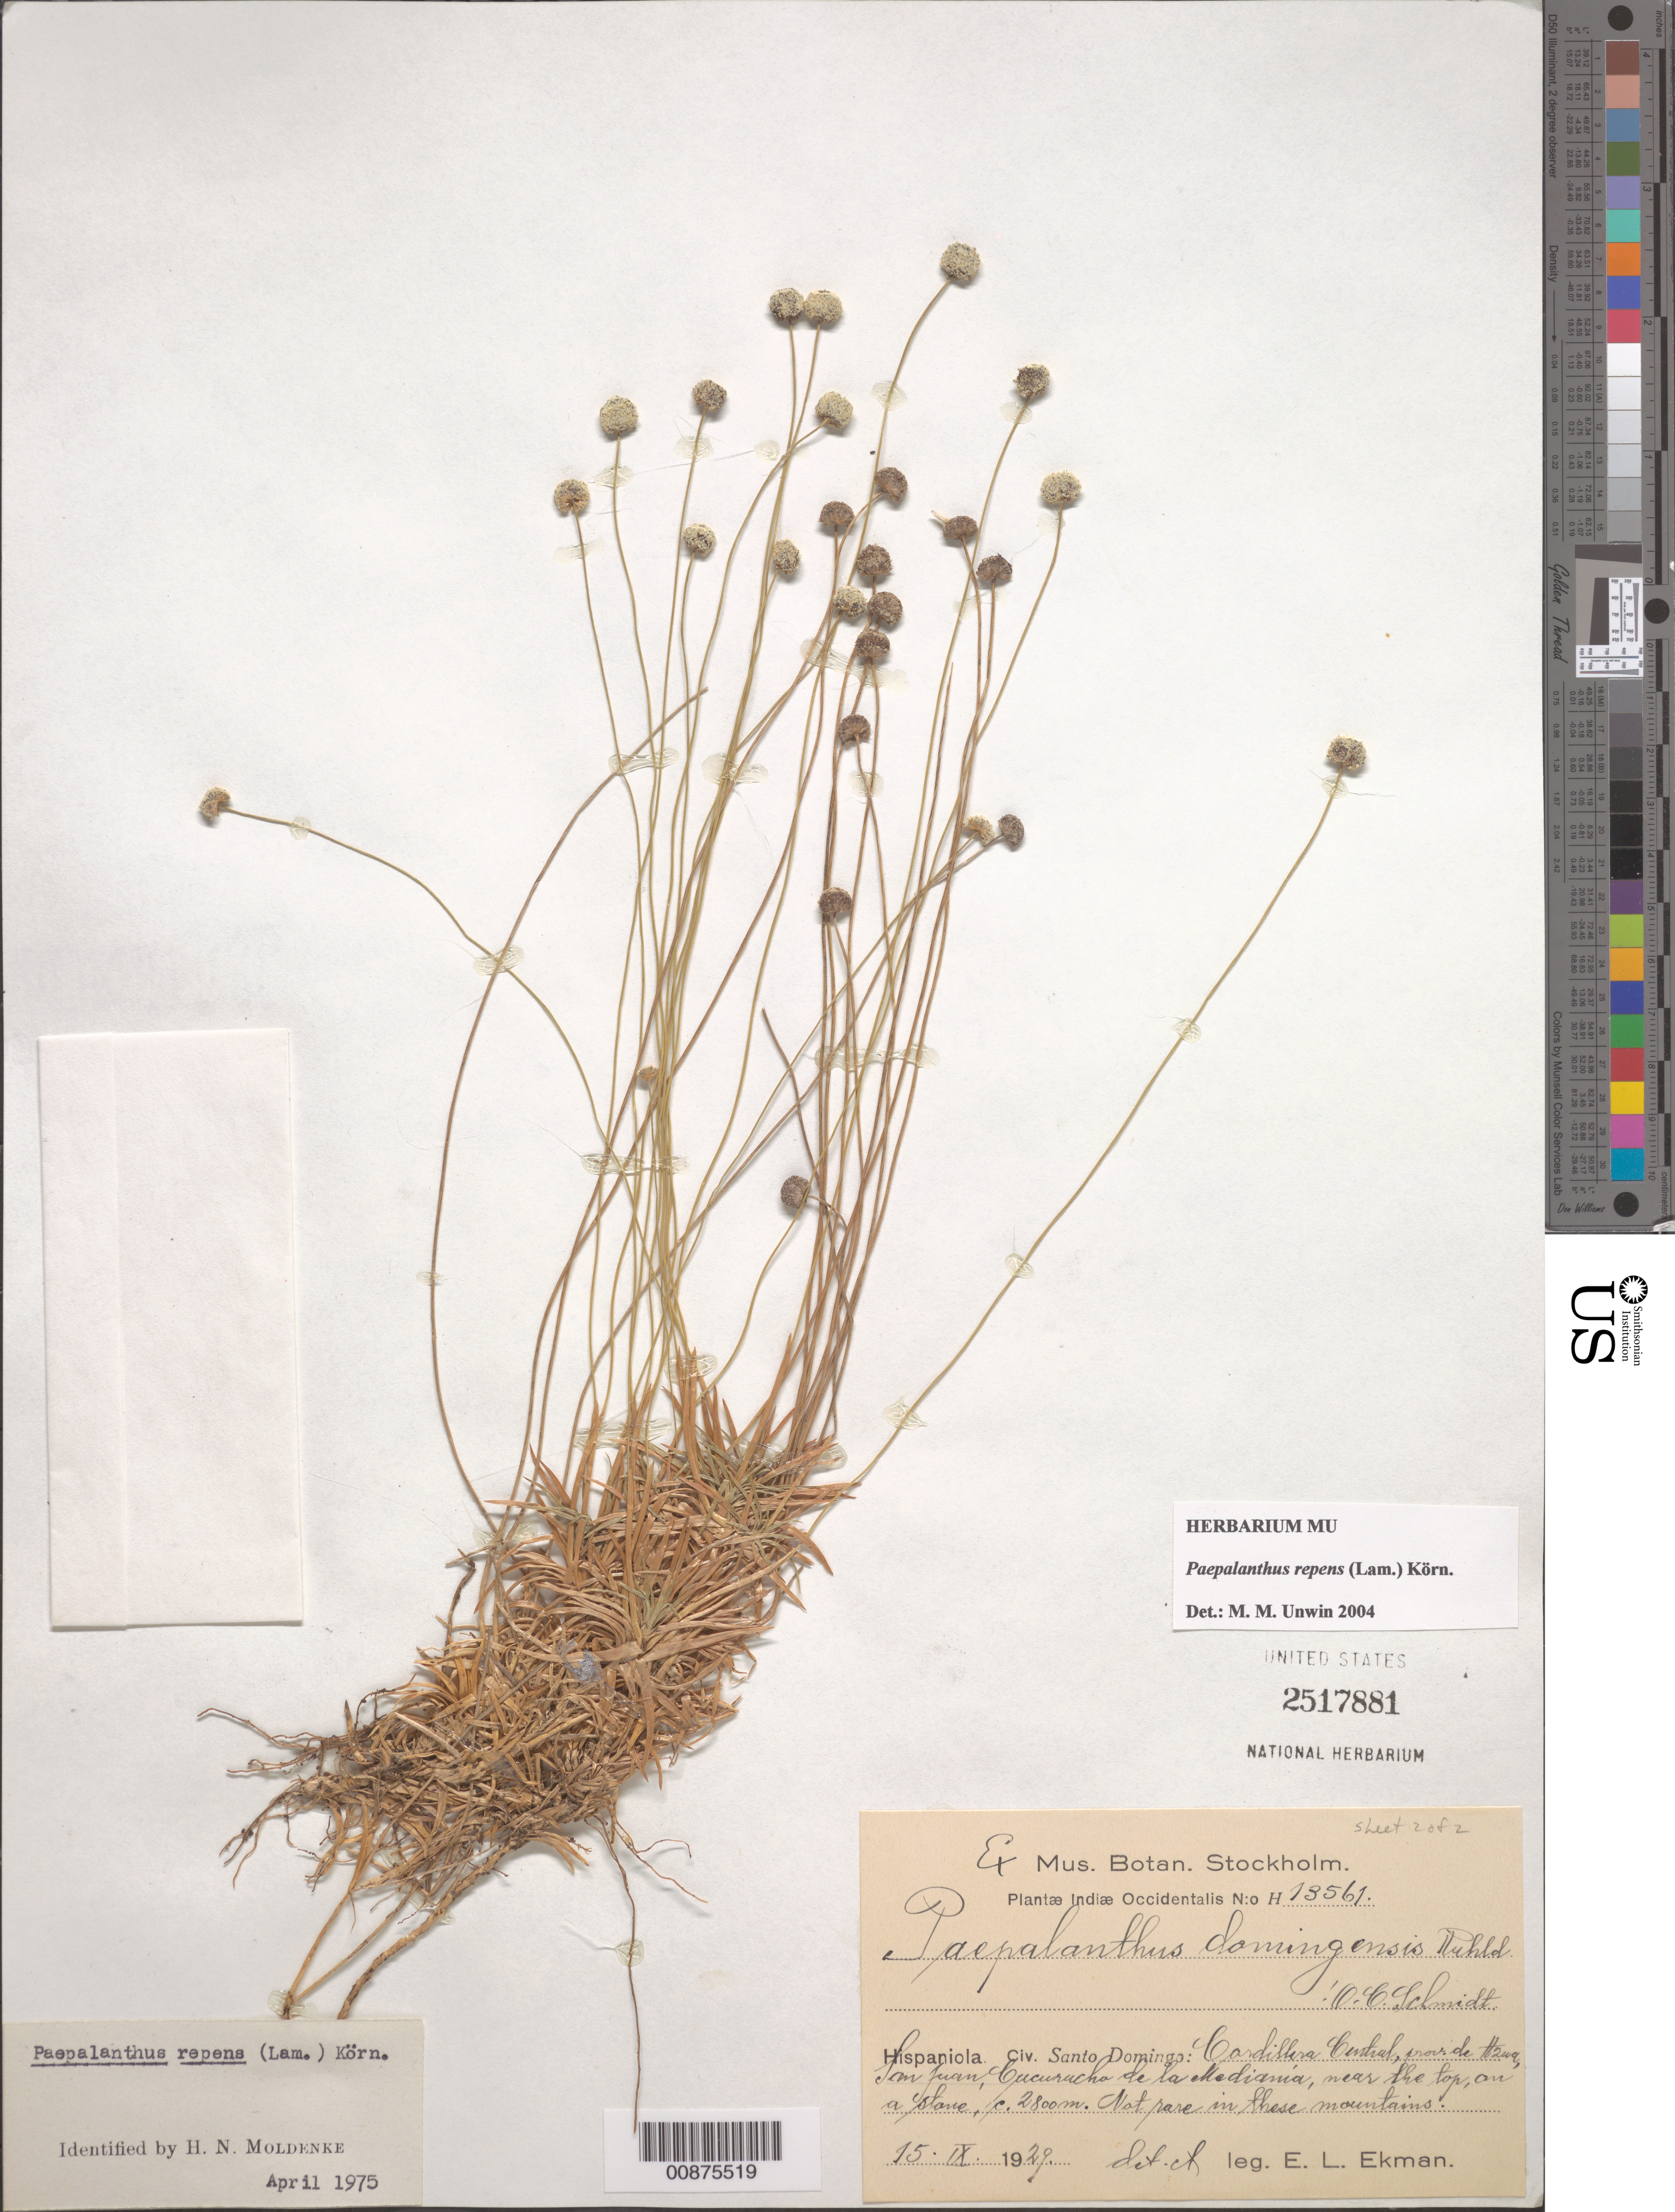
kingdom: Plantae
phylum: Tracheophyta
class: Liliopsida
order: Poales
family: Eriocaulaceae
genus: Paepalanthus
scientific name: Paepalanthus repens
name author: (Lam.) Körn.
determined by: Unwin, M. M.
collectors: E. L. Ekman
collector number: H 13561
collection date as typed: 15 Sep 1929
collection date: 1929-09-15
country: Dominican Republic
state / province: Azua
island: Hispaniola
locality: Cordillera Central, San Juan, Cucurucho de la Mediania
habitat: Near the top on a stone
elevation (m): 2800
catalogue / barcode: US 2517881